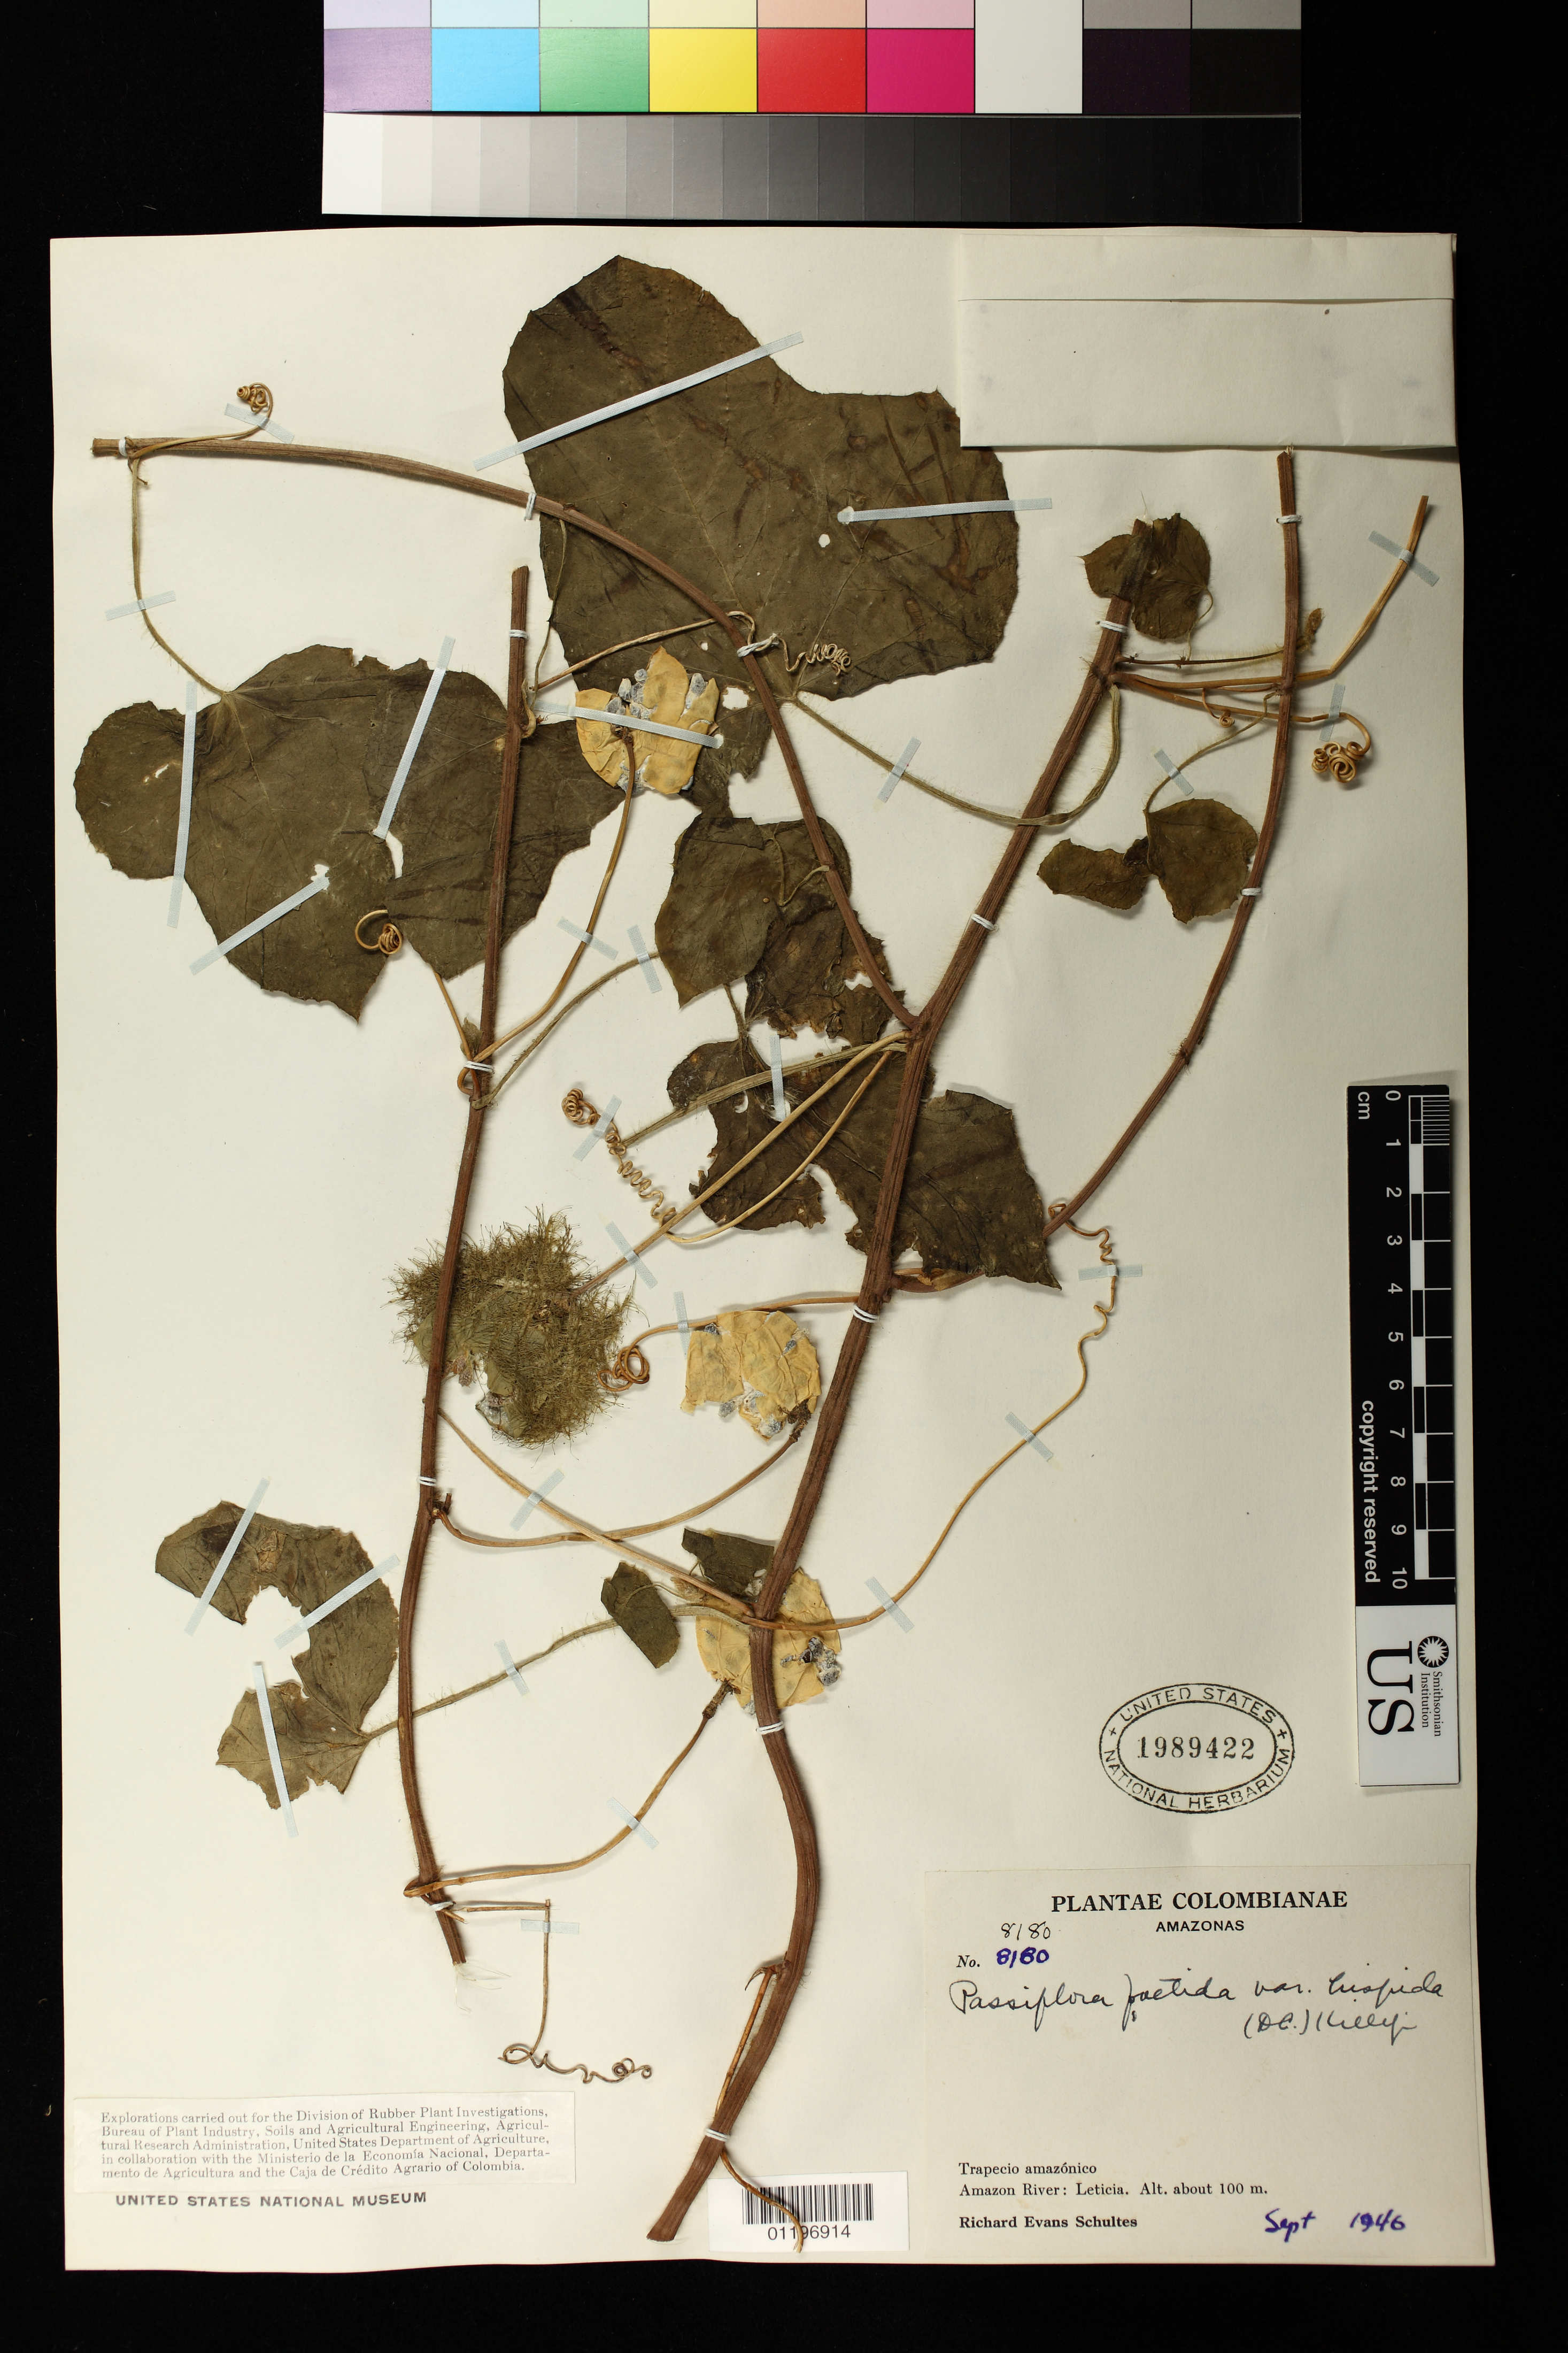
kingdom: Plantae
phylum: Tracheophyta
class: Magnoliopsida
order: Malpighiales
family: Passifloraceae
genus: Passiflora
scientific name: Passiflora foetida var. hispida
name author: (DC. ex Triana & Planch.) Killip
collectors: R. E. Schultes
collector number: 8180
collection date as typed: Sep 1946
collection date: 1946-09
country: Colombia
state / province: Amazônas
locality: Amazonas. Trapecio amazónico, Amazon River: Leticia.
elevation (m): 100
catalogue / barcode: US 1989422